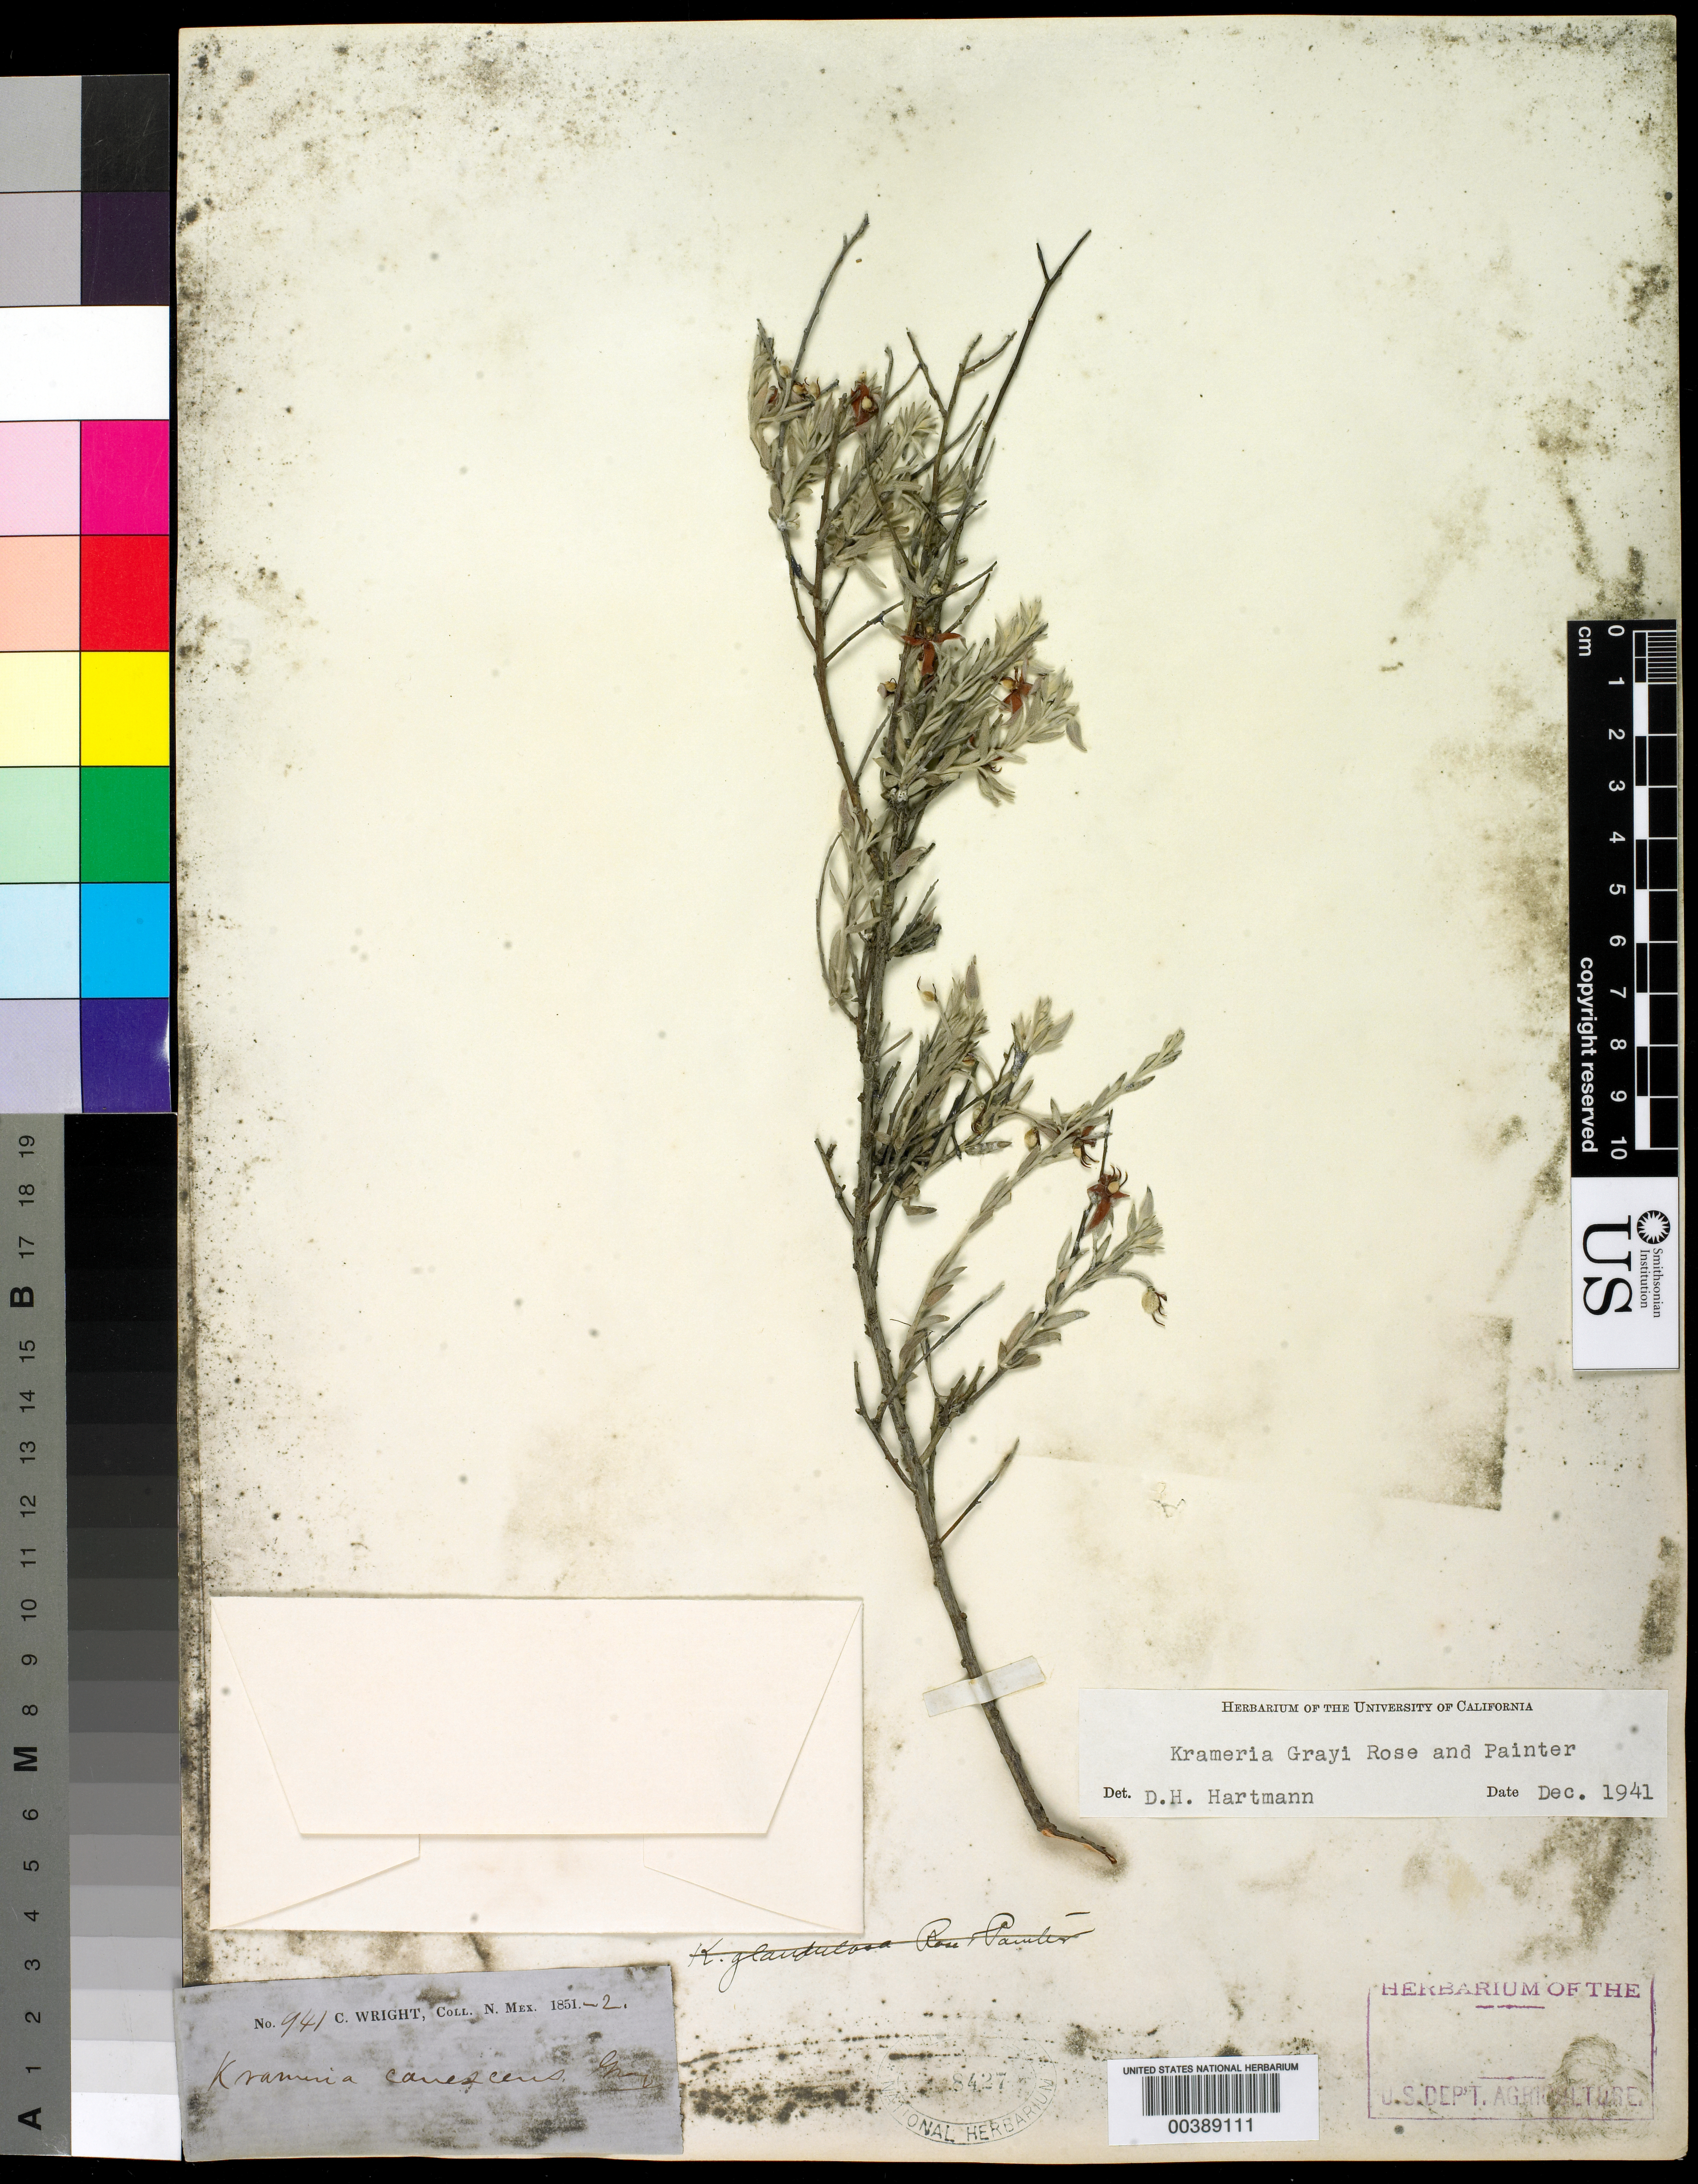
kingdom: Plantae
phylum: Tracheophyta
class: Magnoliopsida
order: Zygophyllales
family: Krameriaceae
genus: Krameria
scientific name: Krameria canescens A. Gray, nom. illeg.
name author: A. Gray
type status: Possible Syntype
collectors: C. Wright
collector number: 941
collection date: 1851/1852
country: United States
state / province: New Mexico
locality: "N. Mex." [=northern Mexico or New Mexico? either way possibly referring to present-day Arizona or Texas]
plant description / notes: Possible syntype (almost certainly original material) of Krameria canescens A. Gray; protologue, "Prairies near the Pecos; Aug. Also in the [Wright] collection of 1851."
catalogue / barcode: US 8427